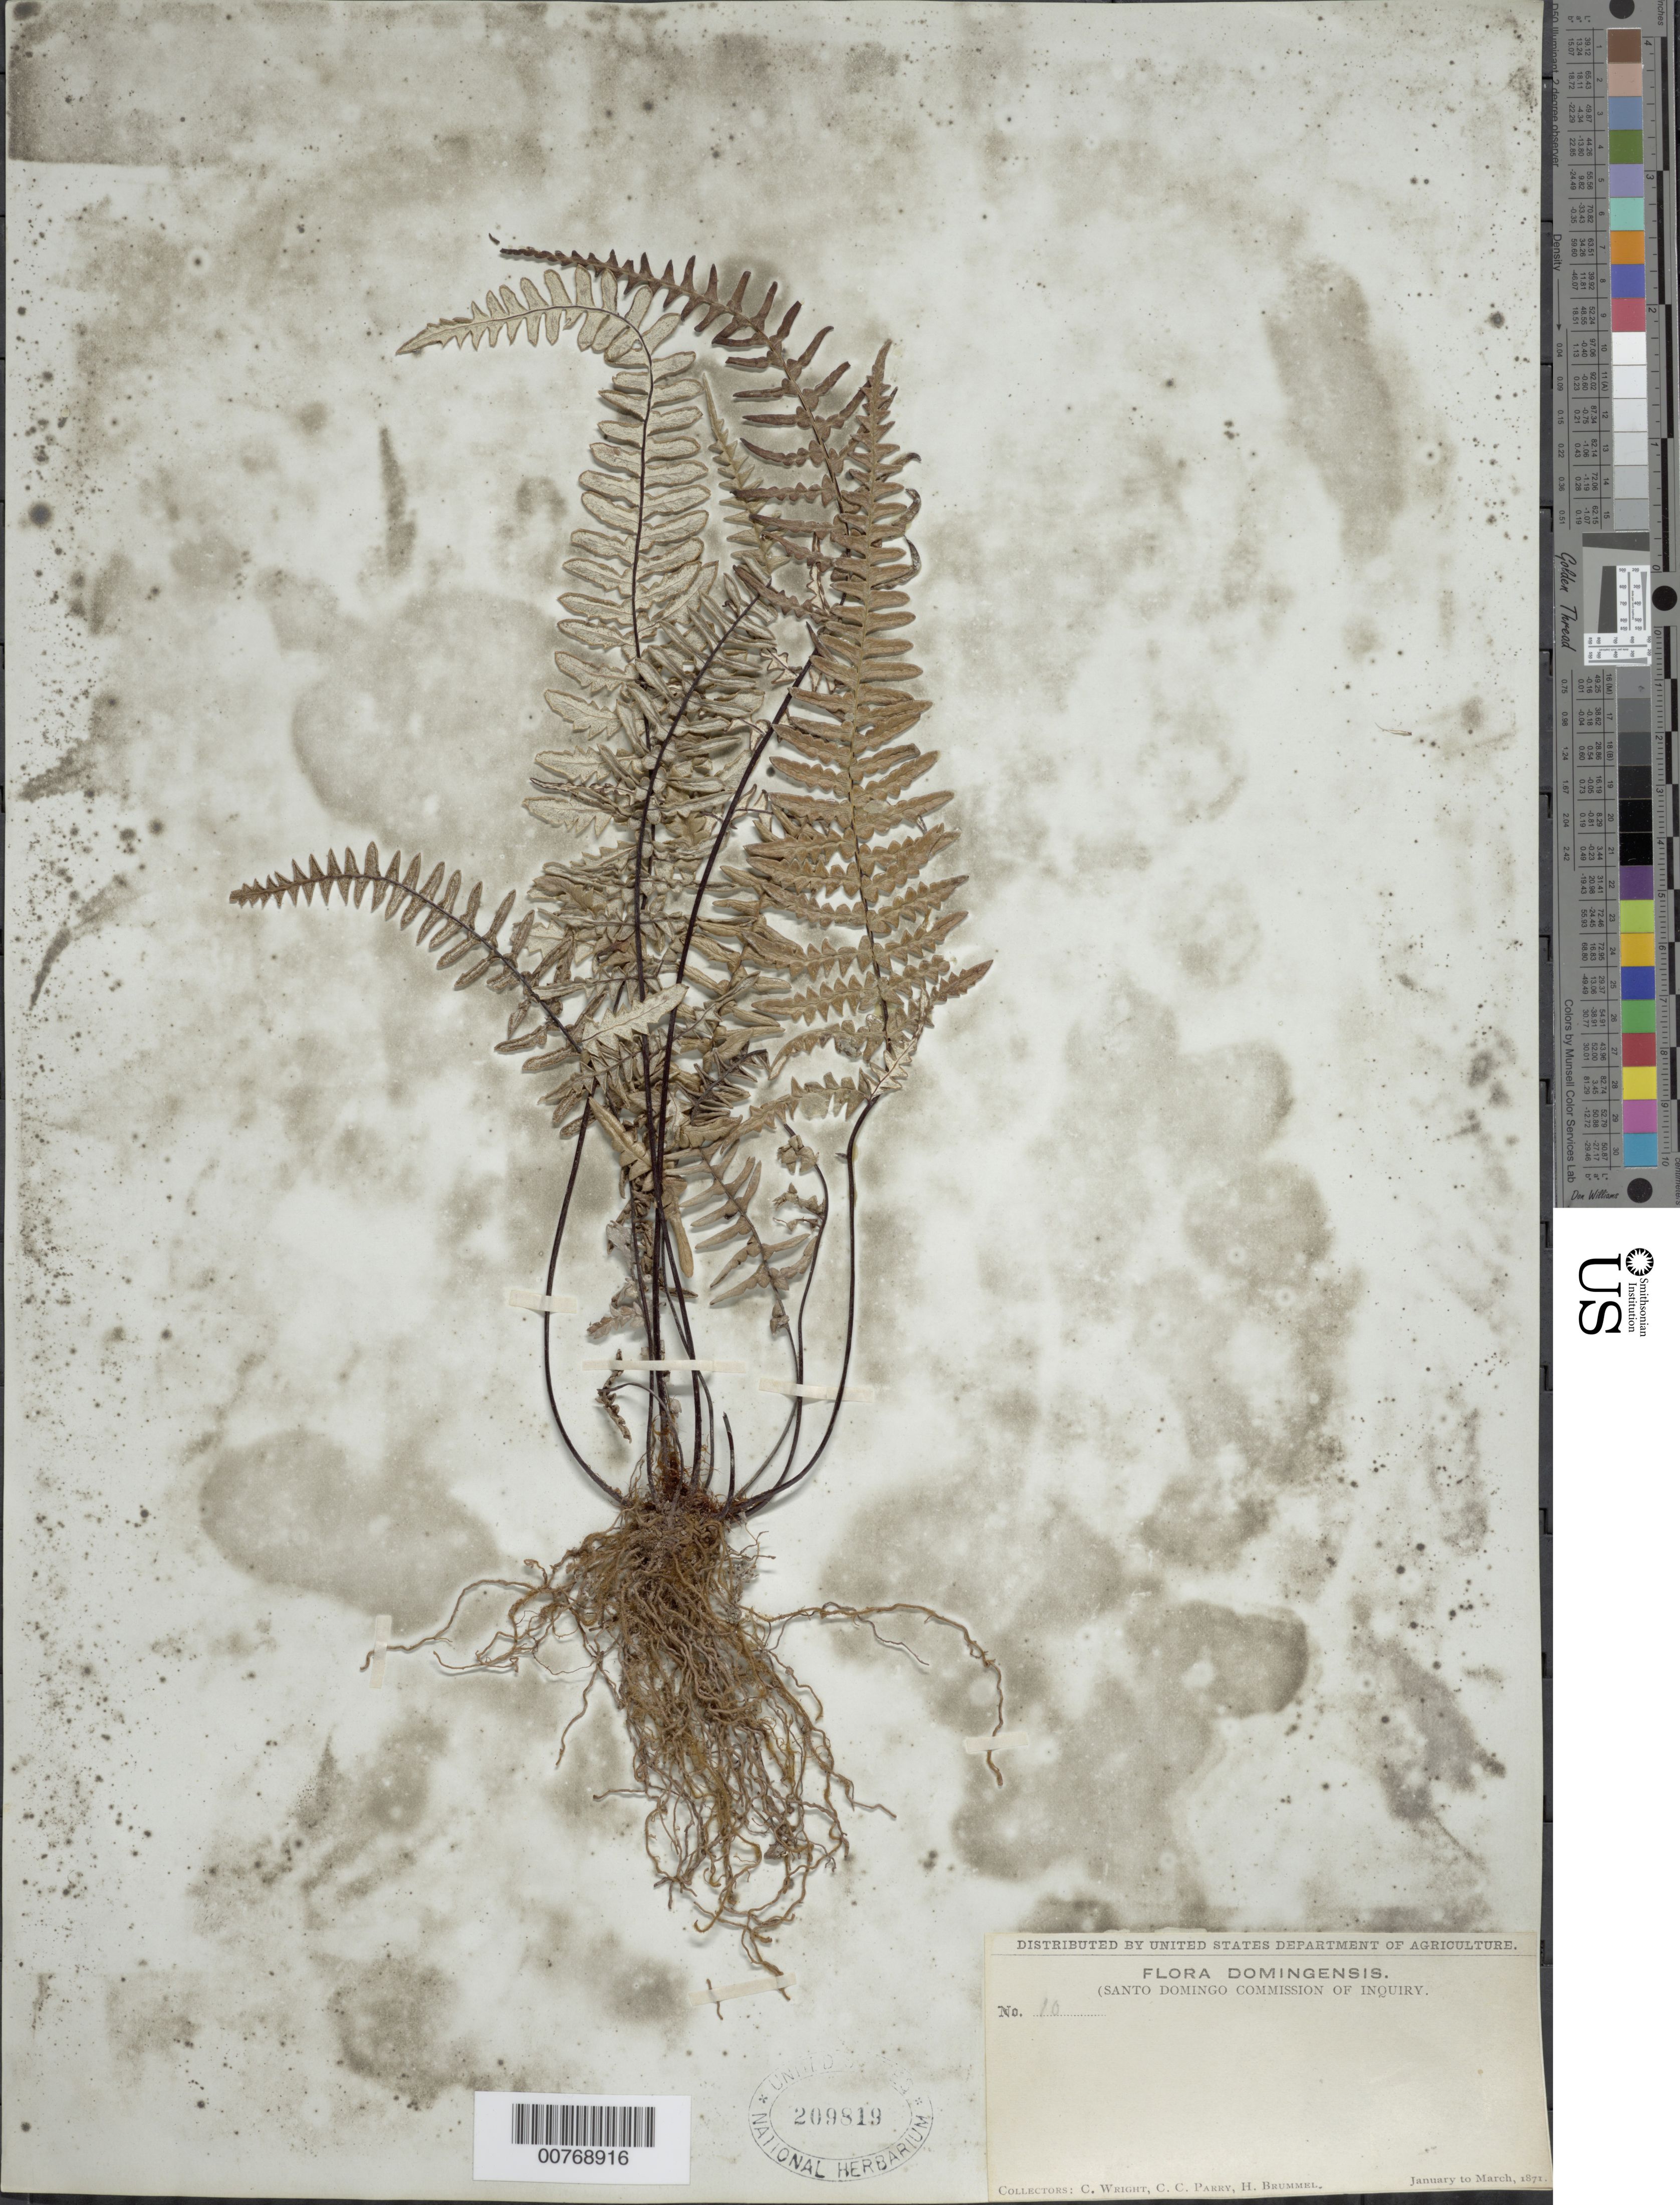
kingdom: Plantae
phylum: Tracheophyta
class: Polypodiopsida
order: Polypodiales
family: Pteridaceae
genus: Pityrogramma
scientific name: Pityrogramma ebenea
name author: (L.) Proctor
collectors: C. Wright, C. C. Parry & H. Brummel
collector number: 10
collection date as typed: Jan 1871 to -- Mar 1871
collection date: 1871-01/1871-03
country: Dominican Republic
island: Hispaniola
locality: Santo Domingo Commission of Inquiry.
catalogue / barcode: US 209819